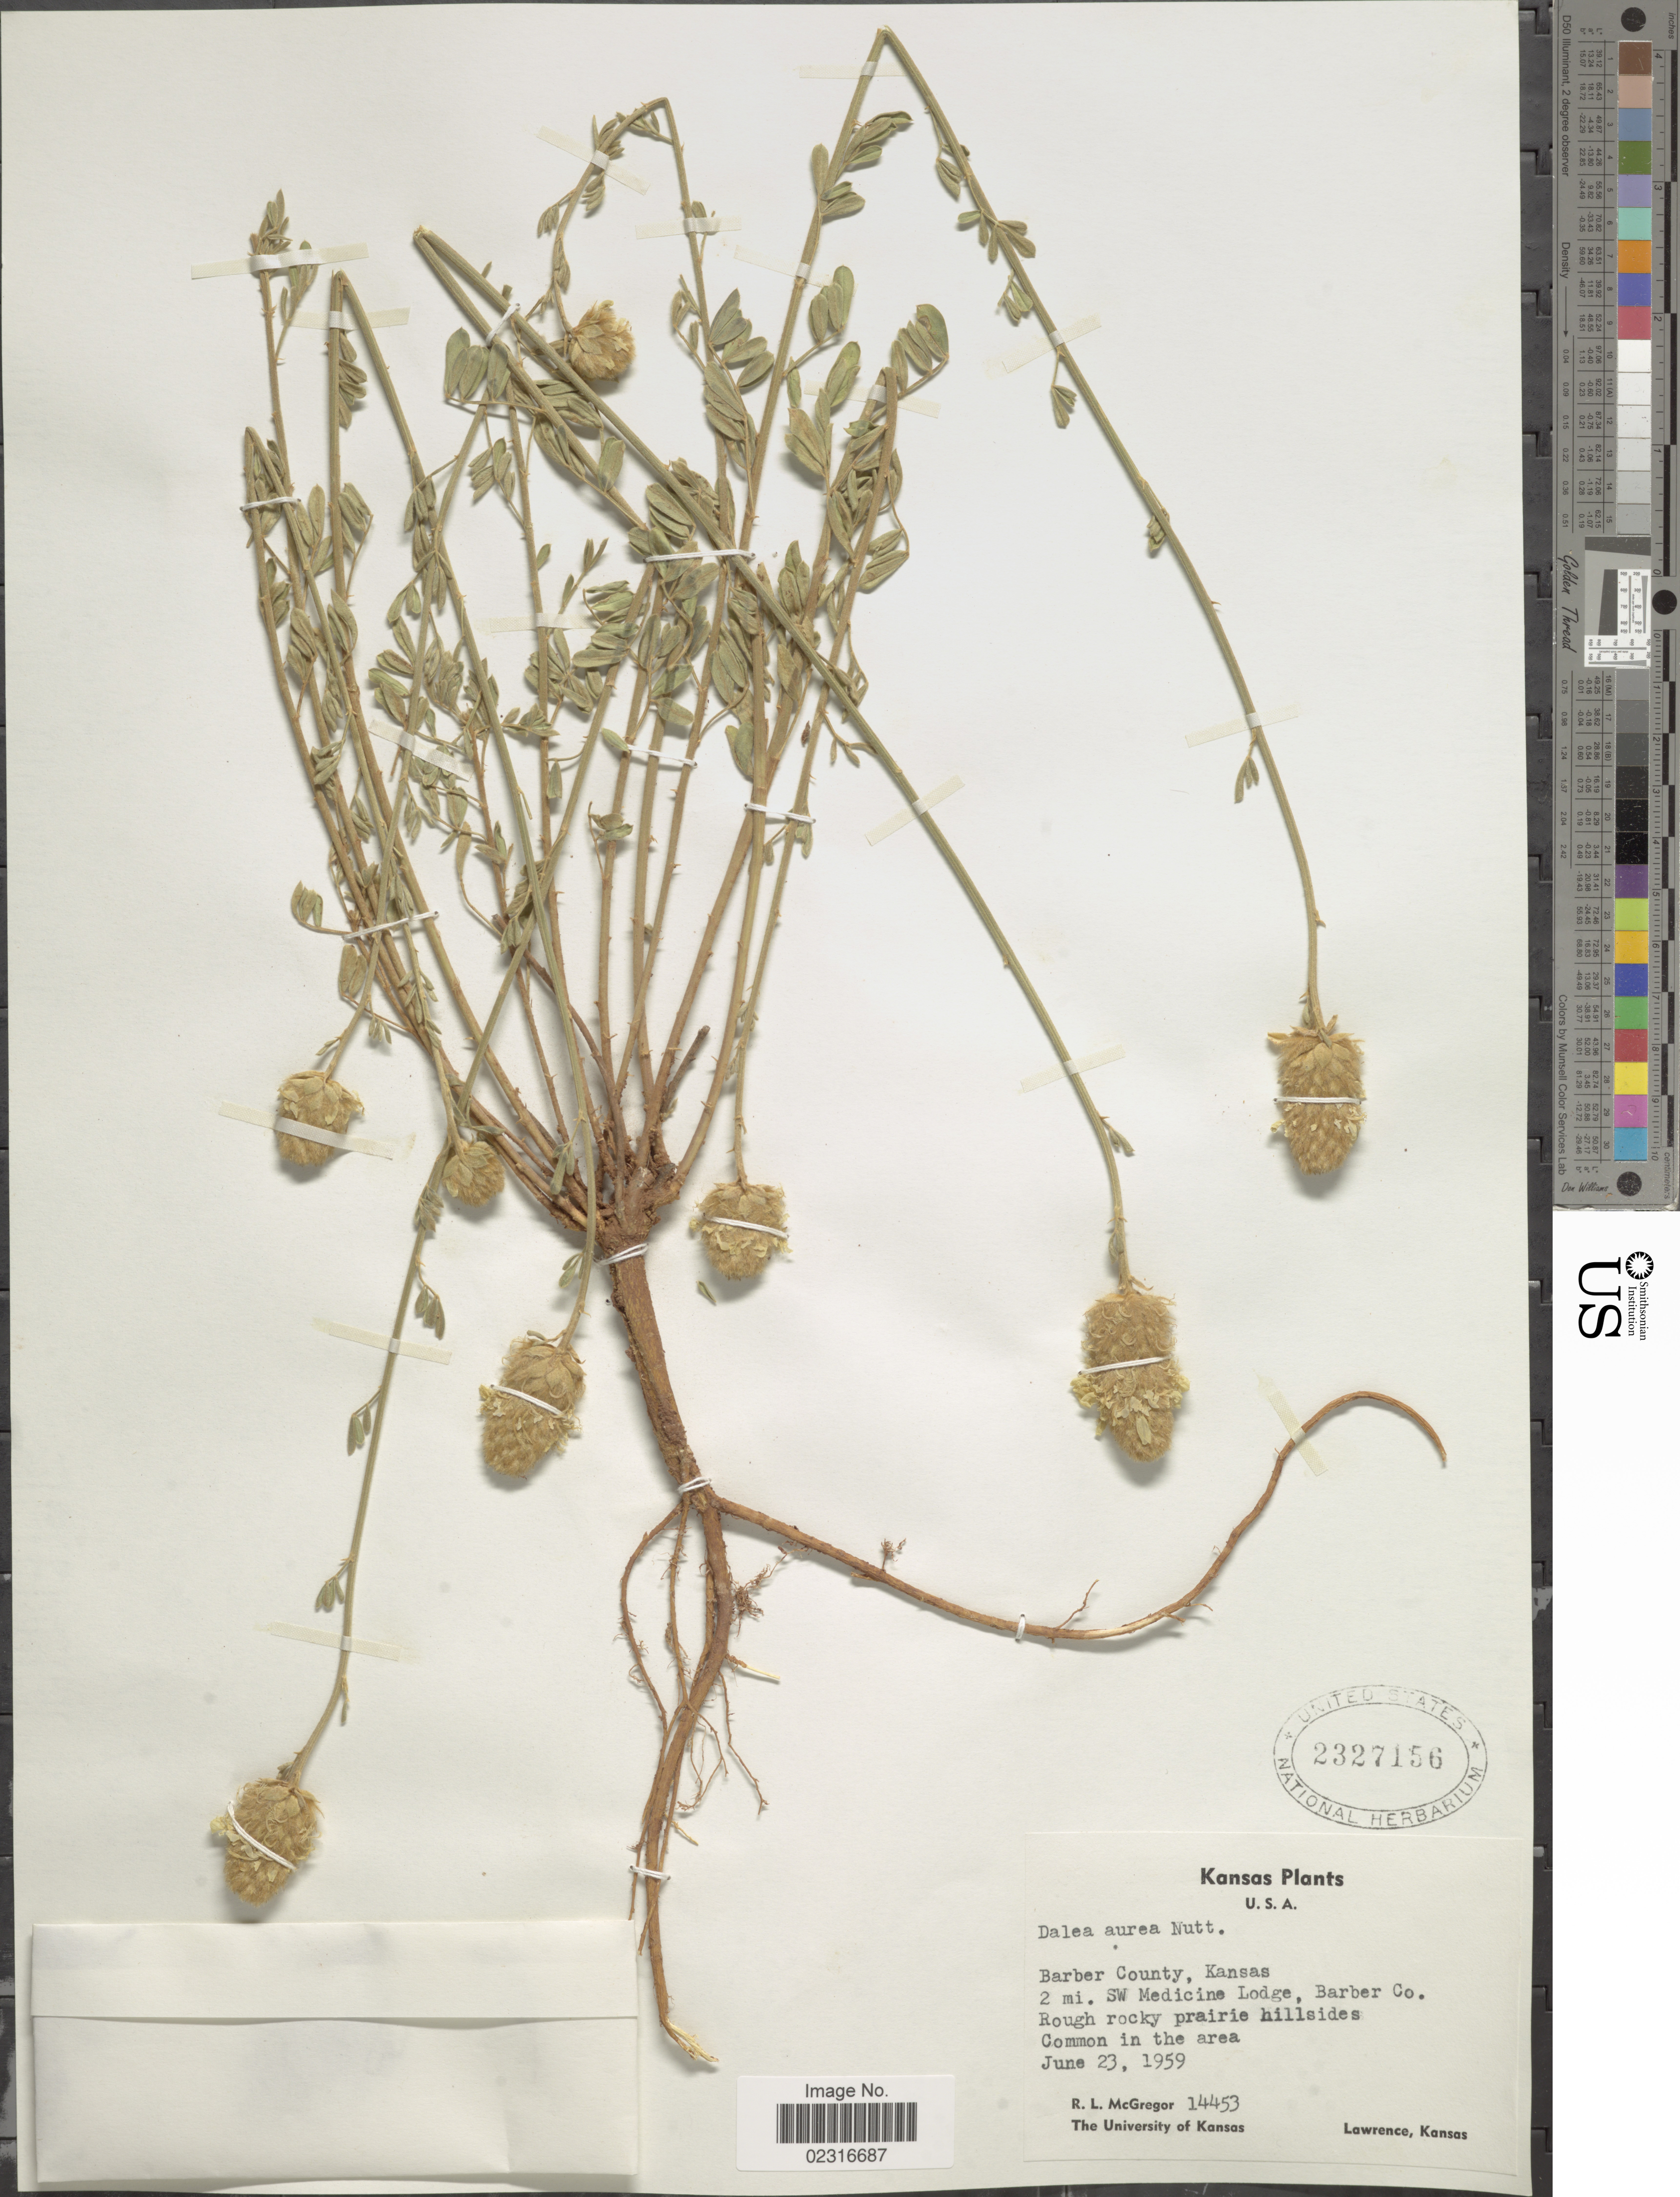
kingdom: Plantae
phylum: Tracheophyta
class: Magnoliopsida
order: Fabales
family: Fabaceae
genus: Dalea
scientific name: Dalea aurea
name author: Nutt. ex Pursh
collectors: R. McGregor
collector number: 14453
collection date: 1959-06-23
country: United States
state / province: Kansas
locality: U.S.A. Barber County. 2 mi. SW Medicine Lodge.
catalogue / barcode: US 2327156